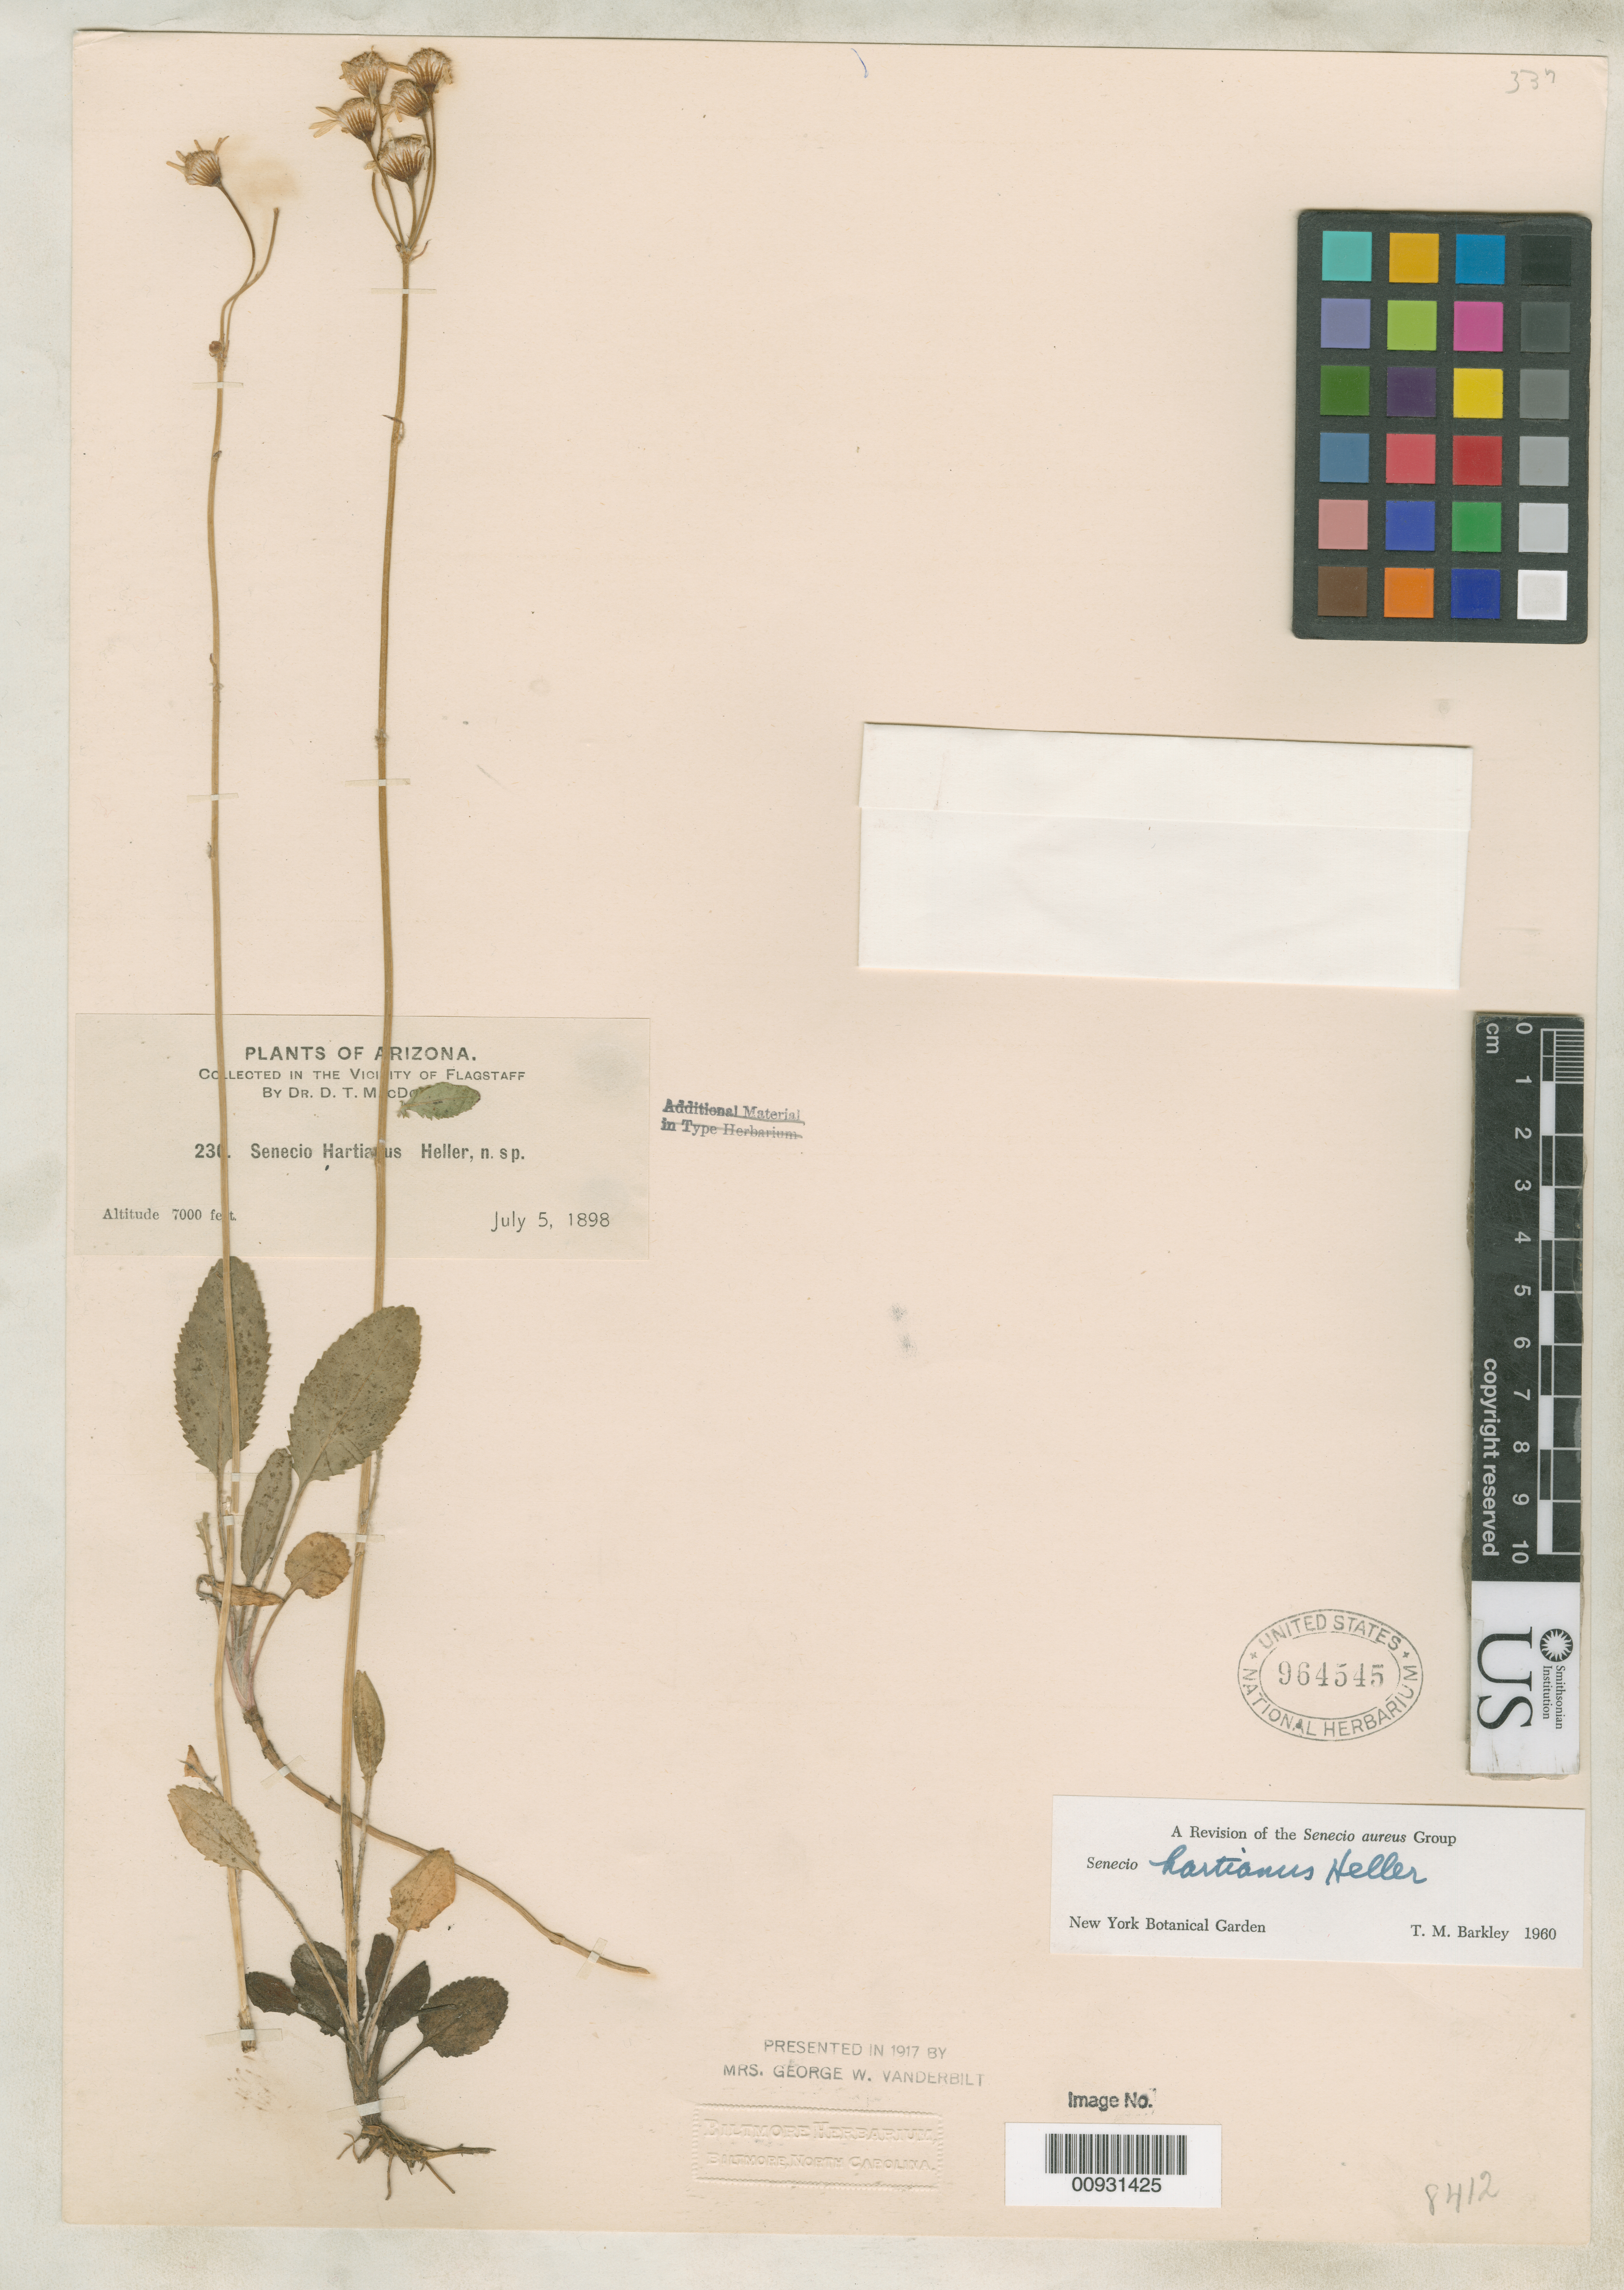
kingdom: Plantae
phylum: Tracheophyta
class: Magnoliopsida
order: Asterales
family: Asteraceae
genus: Senecio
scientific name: Senecio hartianus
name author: A. Heller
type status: Isotype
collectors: D. T. MacDougal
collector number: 230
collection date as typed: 05 Jul 1898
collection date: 1898-07-05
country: United States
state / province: Arizona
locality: Vicinity of Flagstaff.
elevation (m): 2134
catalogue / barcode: US 964545